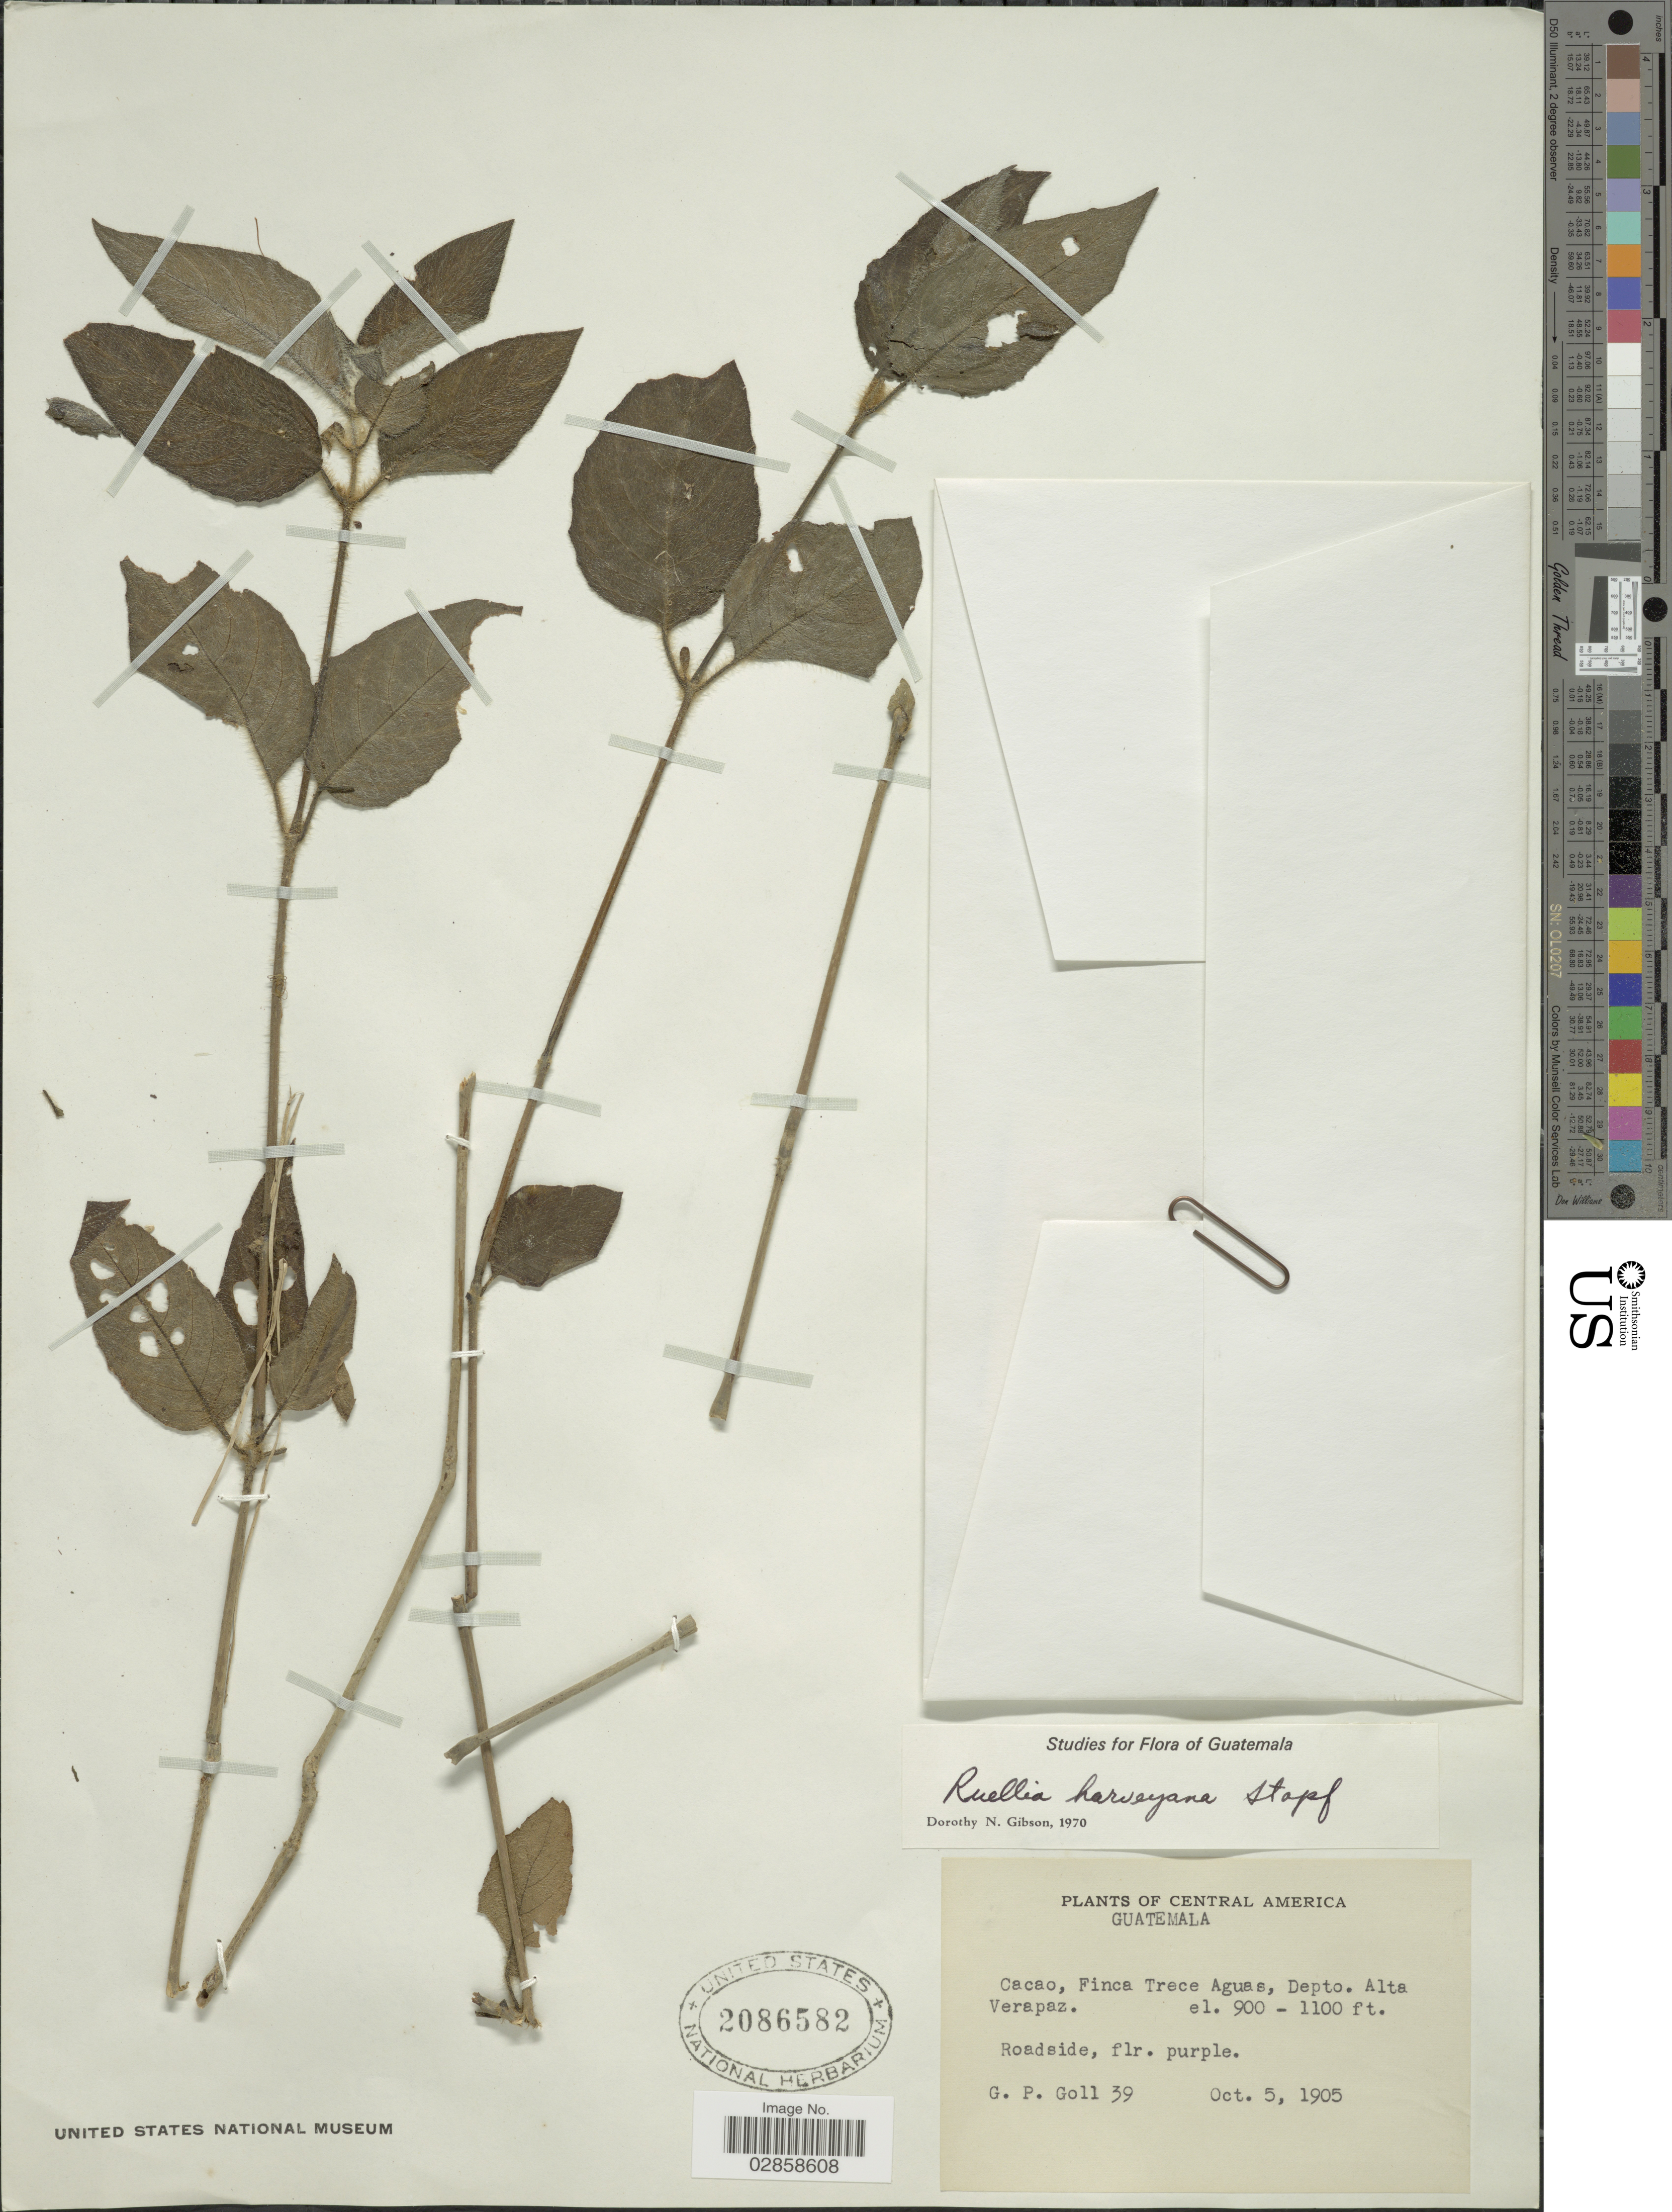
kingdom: Plantae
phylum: Tracheophyta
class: Magnoliopsida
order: Lamiales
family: Acanthaceae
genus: Ruellia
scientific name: Ruellia harveyana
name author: Stapf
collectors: G. P. Goll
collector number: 39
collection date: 1905-10-05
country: Guatemala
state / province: Alta Verapaz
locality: Cacao, Finca Trece Aguas, Depto. Alta Verapaz.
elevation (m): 274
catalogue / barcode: US 2086582